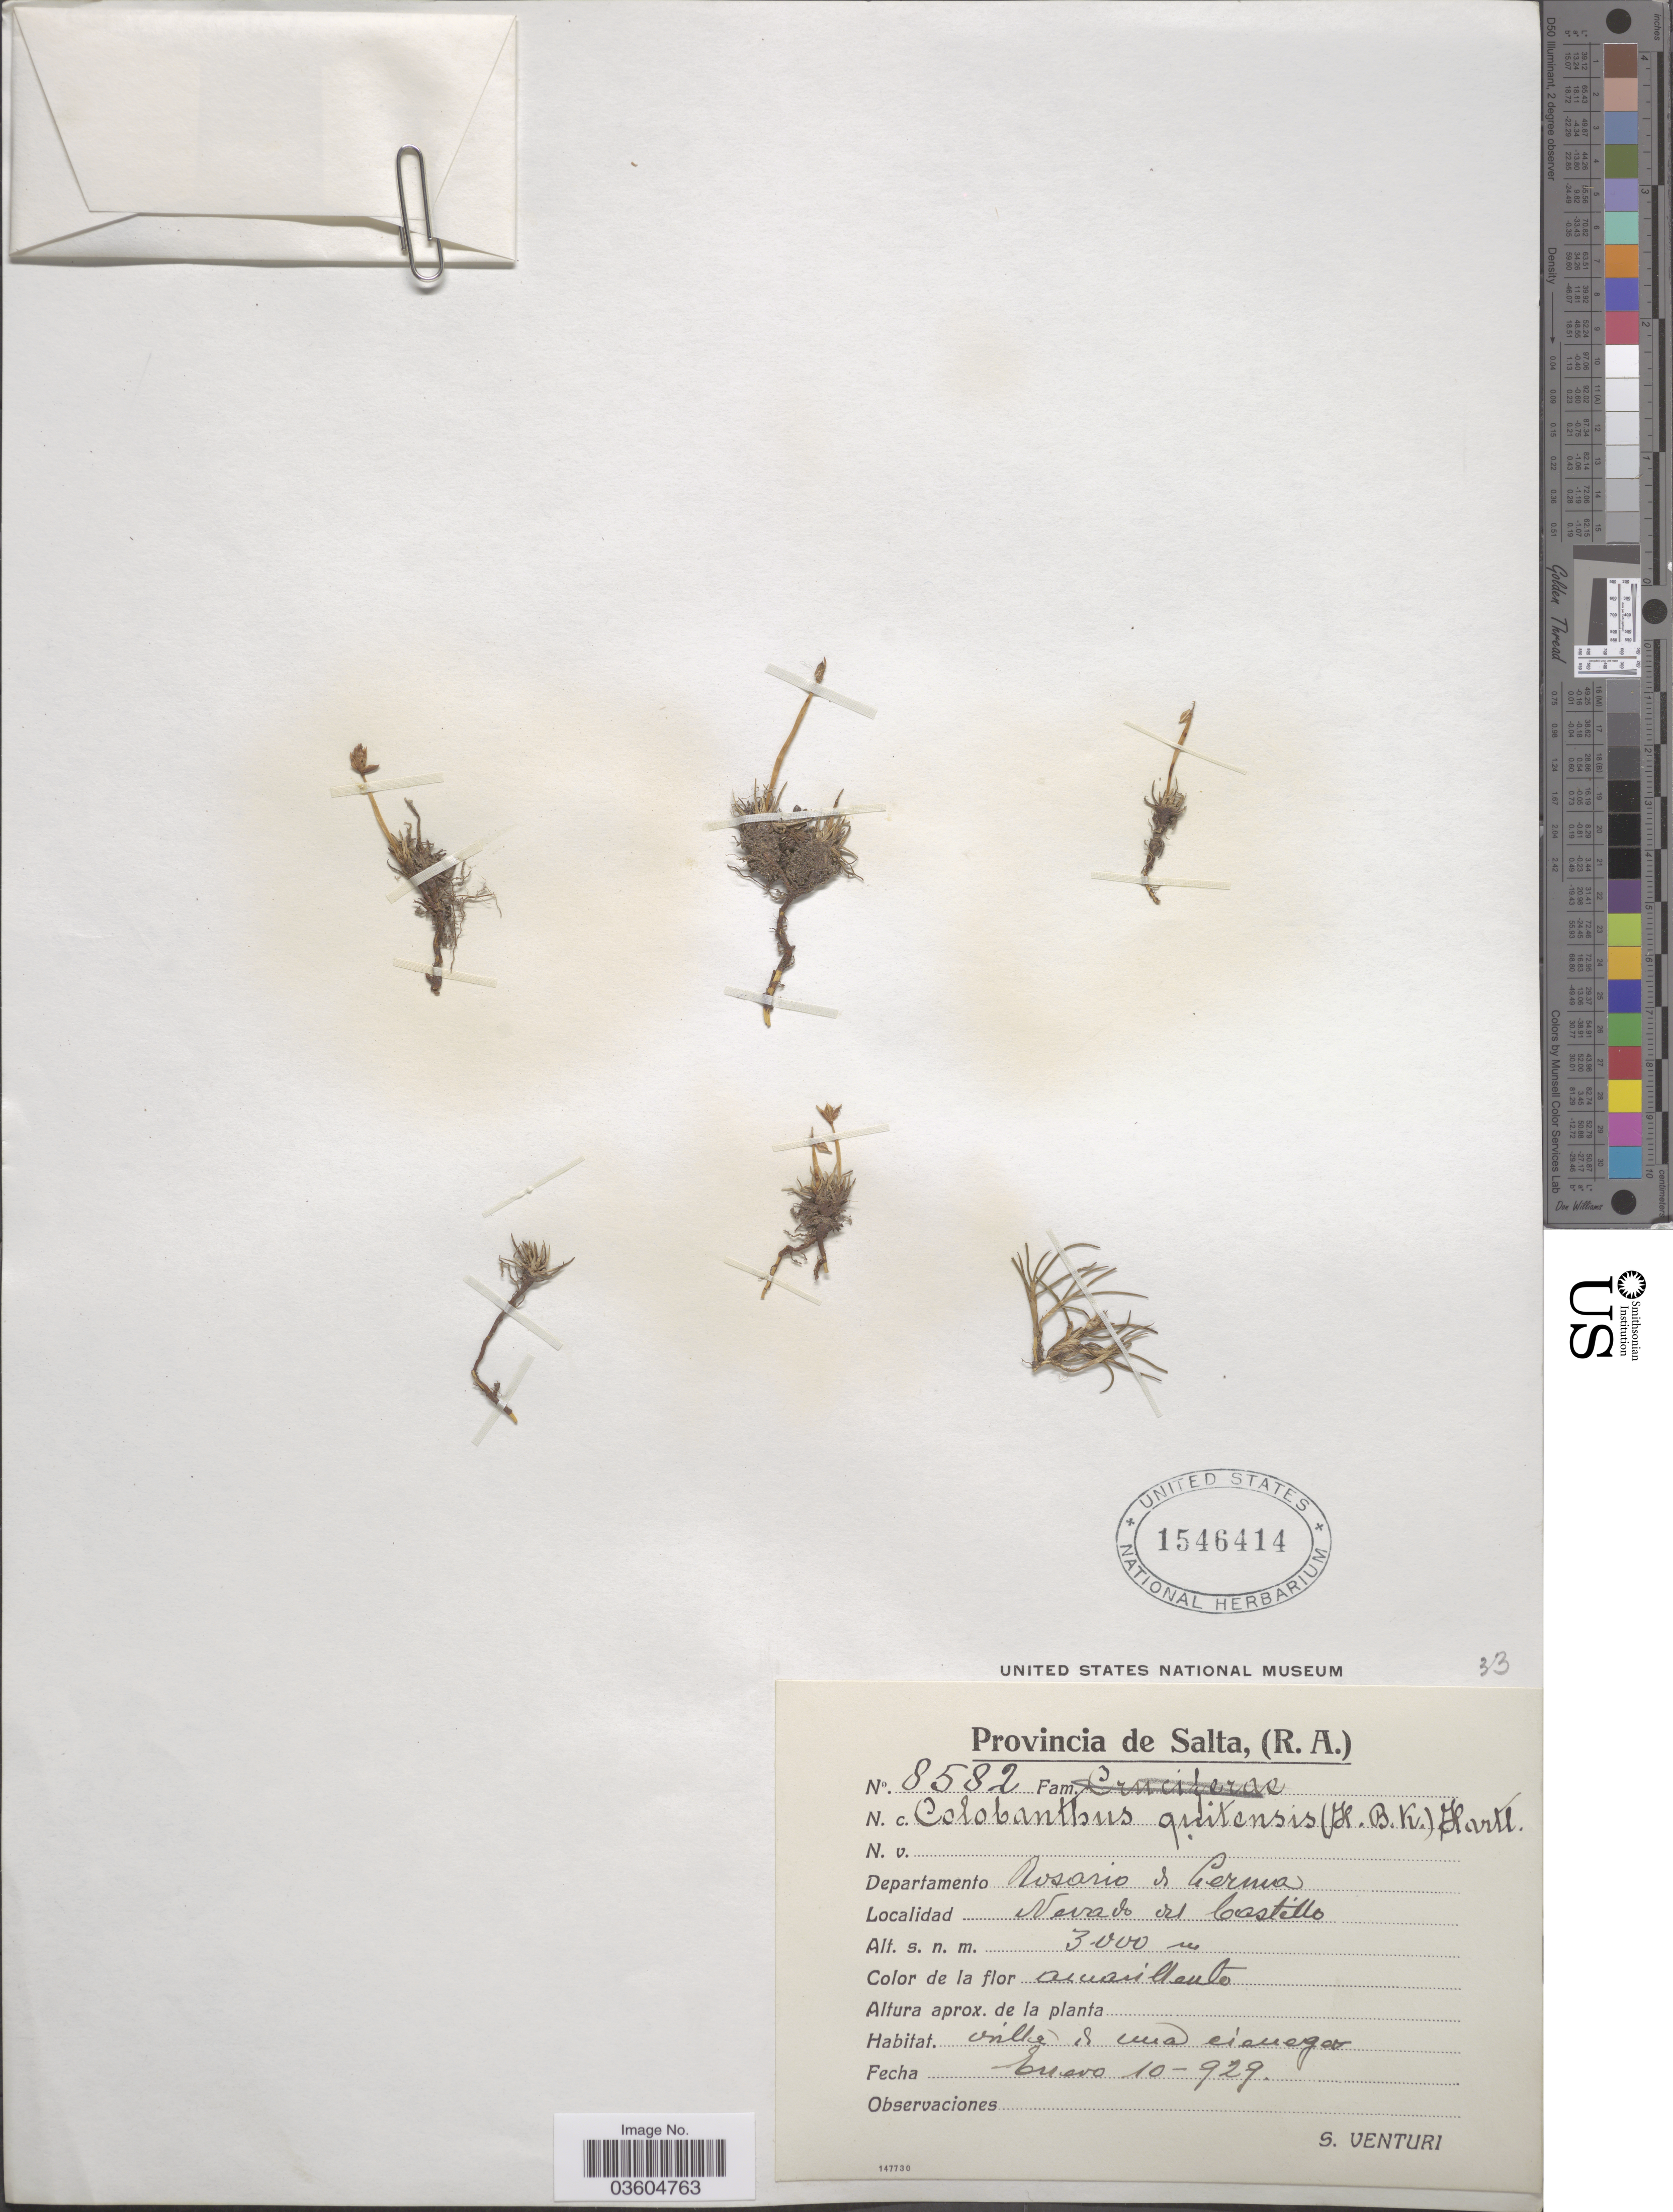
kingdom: Plantae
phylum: Tracheophyta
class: Magnoliopsida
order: Caryophyllales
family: Caryophyllaceae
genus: Colobanthus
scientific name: Colobanthus quitensis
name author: (Kunth) Bartl.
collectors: S. Venturi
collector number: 8582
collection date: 1929-01-10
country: Argentina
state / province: Salta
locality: Departamento Rosario de Lerma. Nevado del Castillo.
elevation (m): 3000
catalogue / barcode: US 1546414